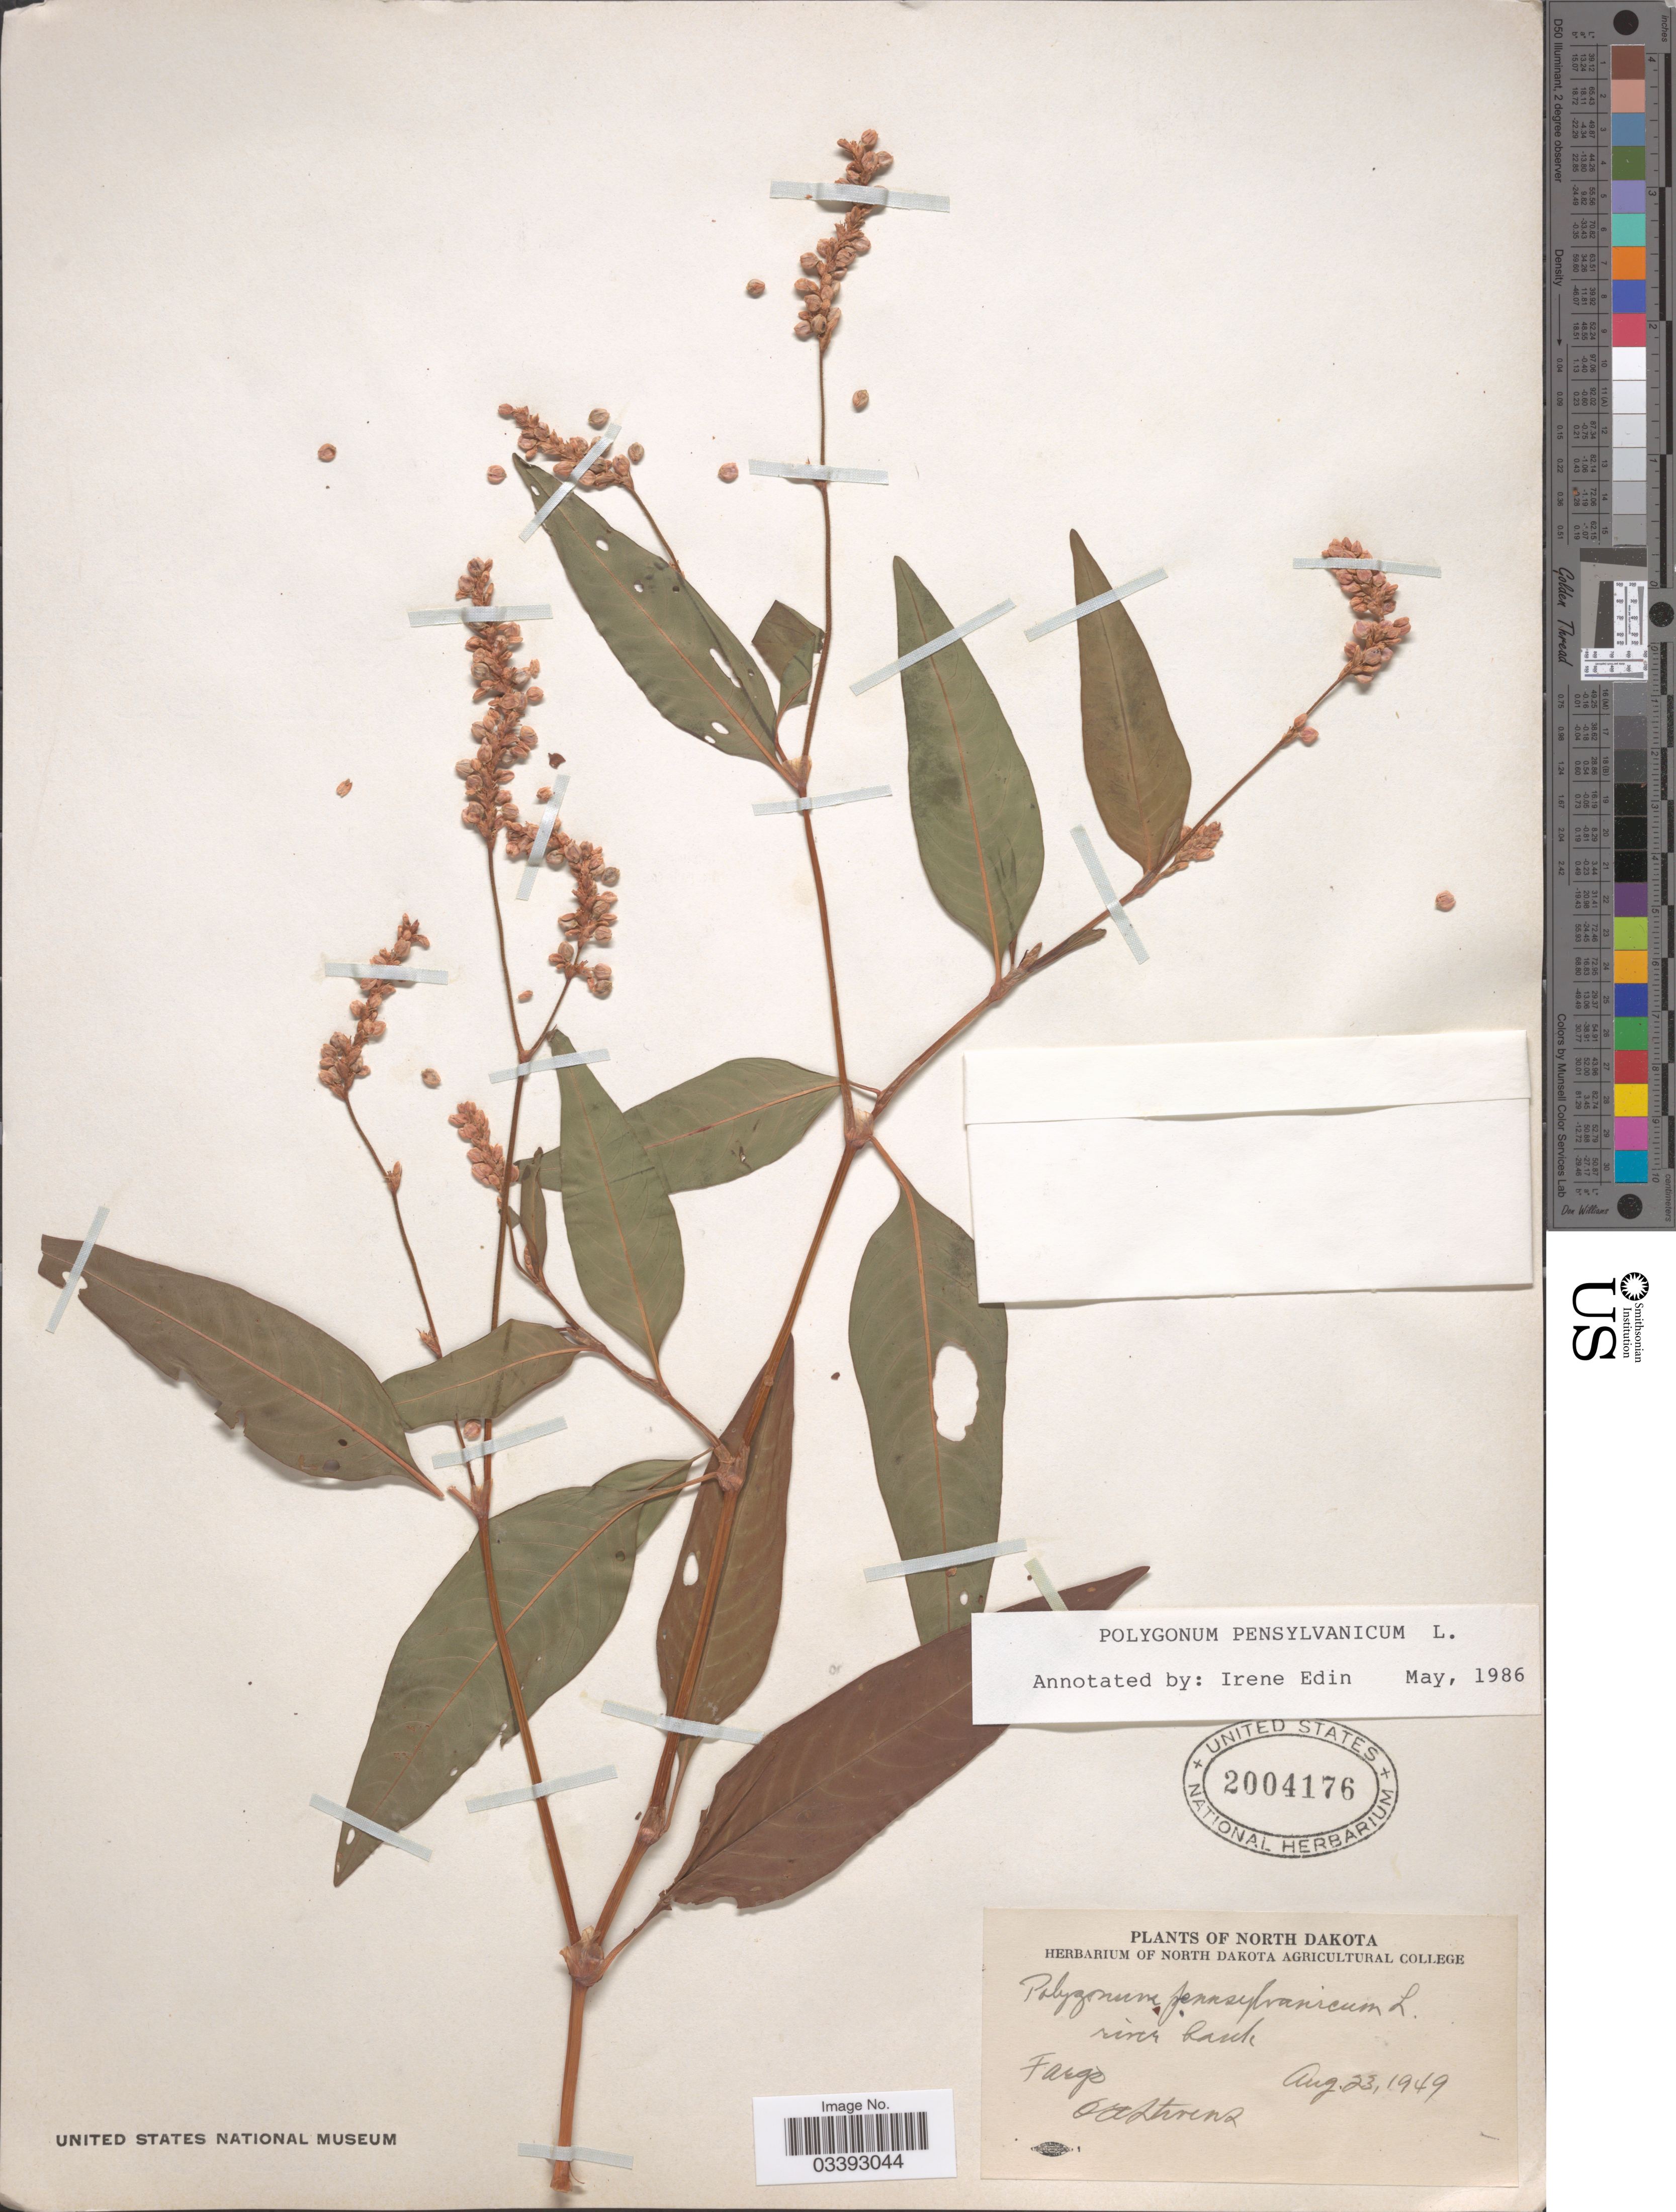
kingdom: Plantae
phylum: Tracheophyta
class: Magnoliopsida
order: Caryophyllales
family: Polygonaceae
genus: Persicaria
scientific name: Persicaria pensylvanica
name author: (L.) M. Gómez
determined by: Atha, D. E.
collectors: O. A. Stevens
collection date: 1949-08-23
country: United States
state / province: North Dakota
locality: Fargo.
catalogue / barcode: US 2004176